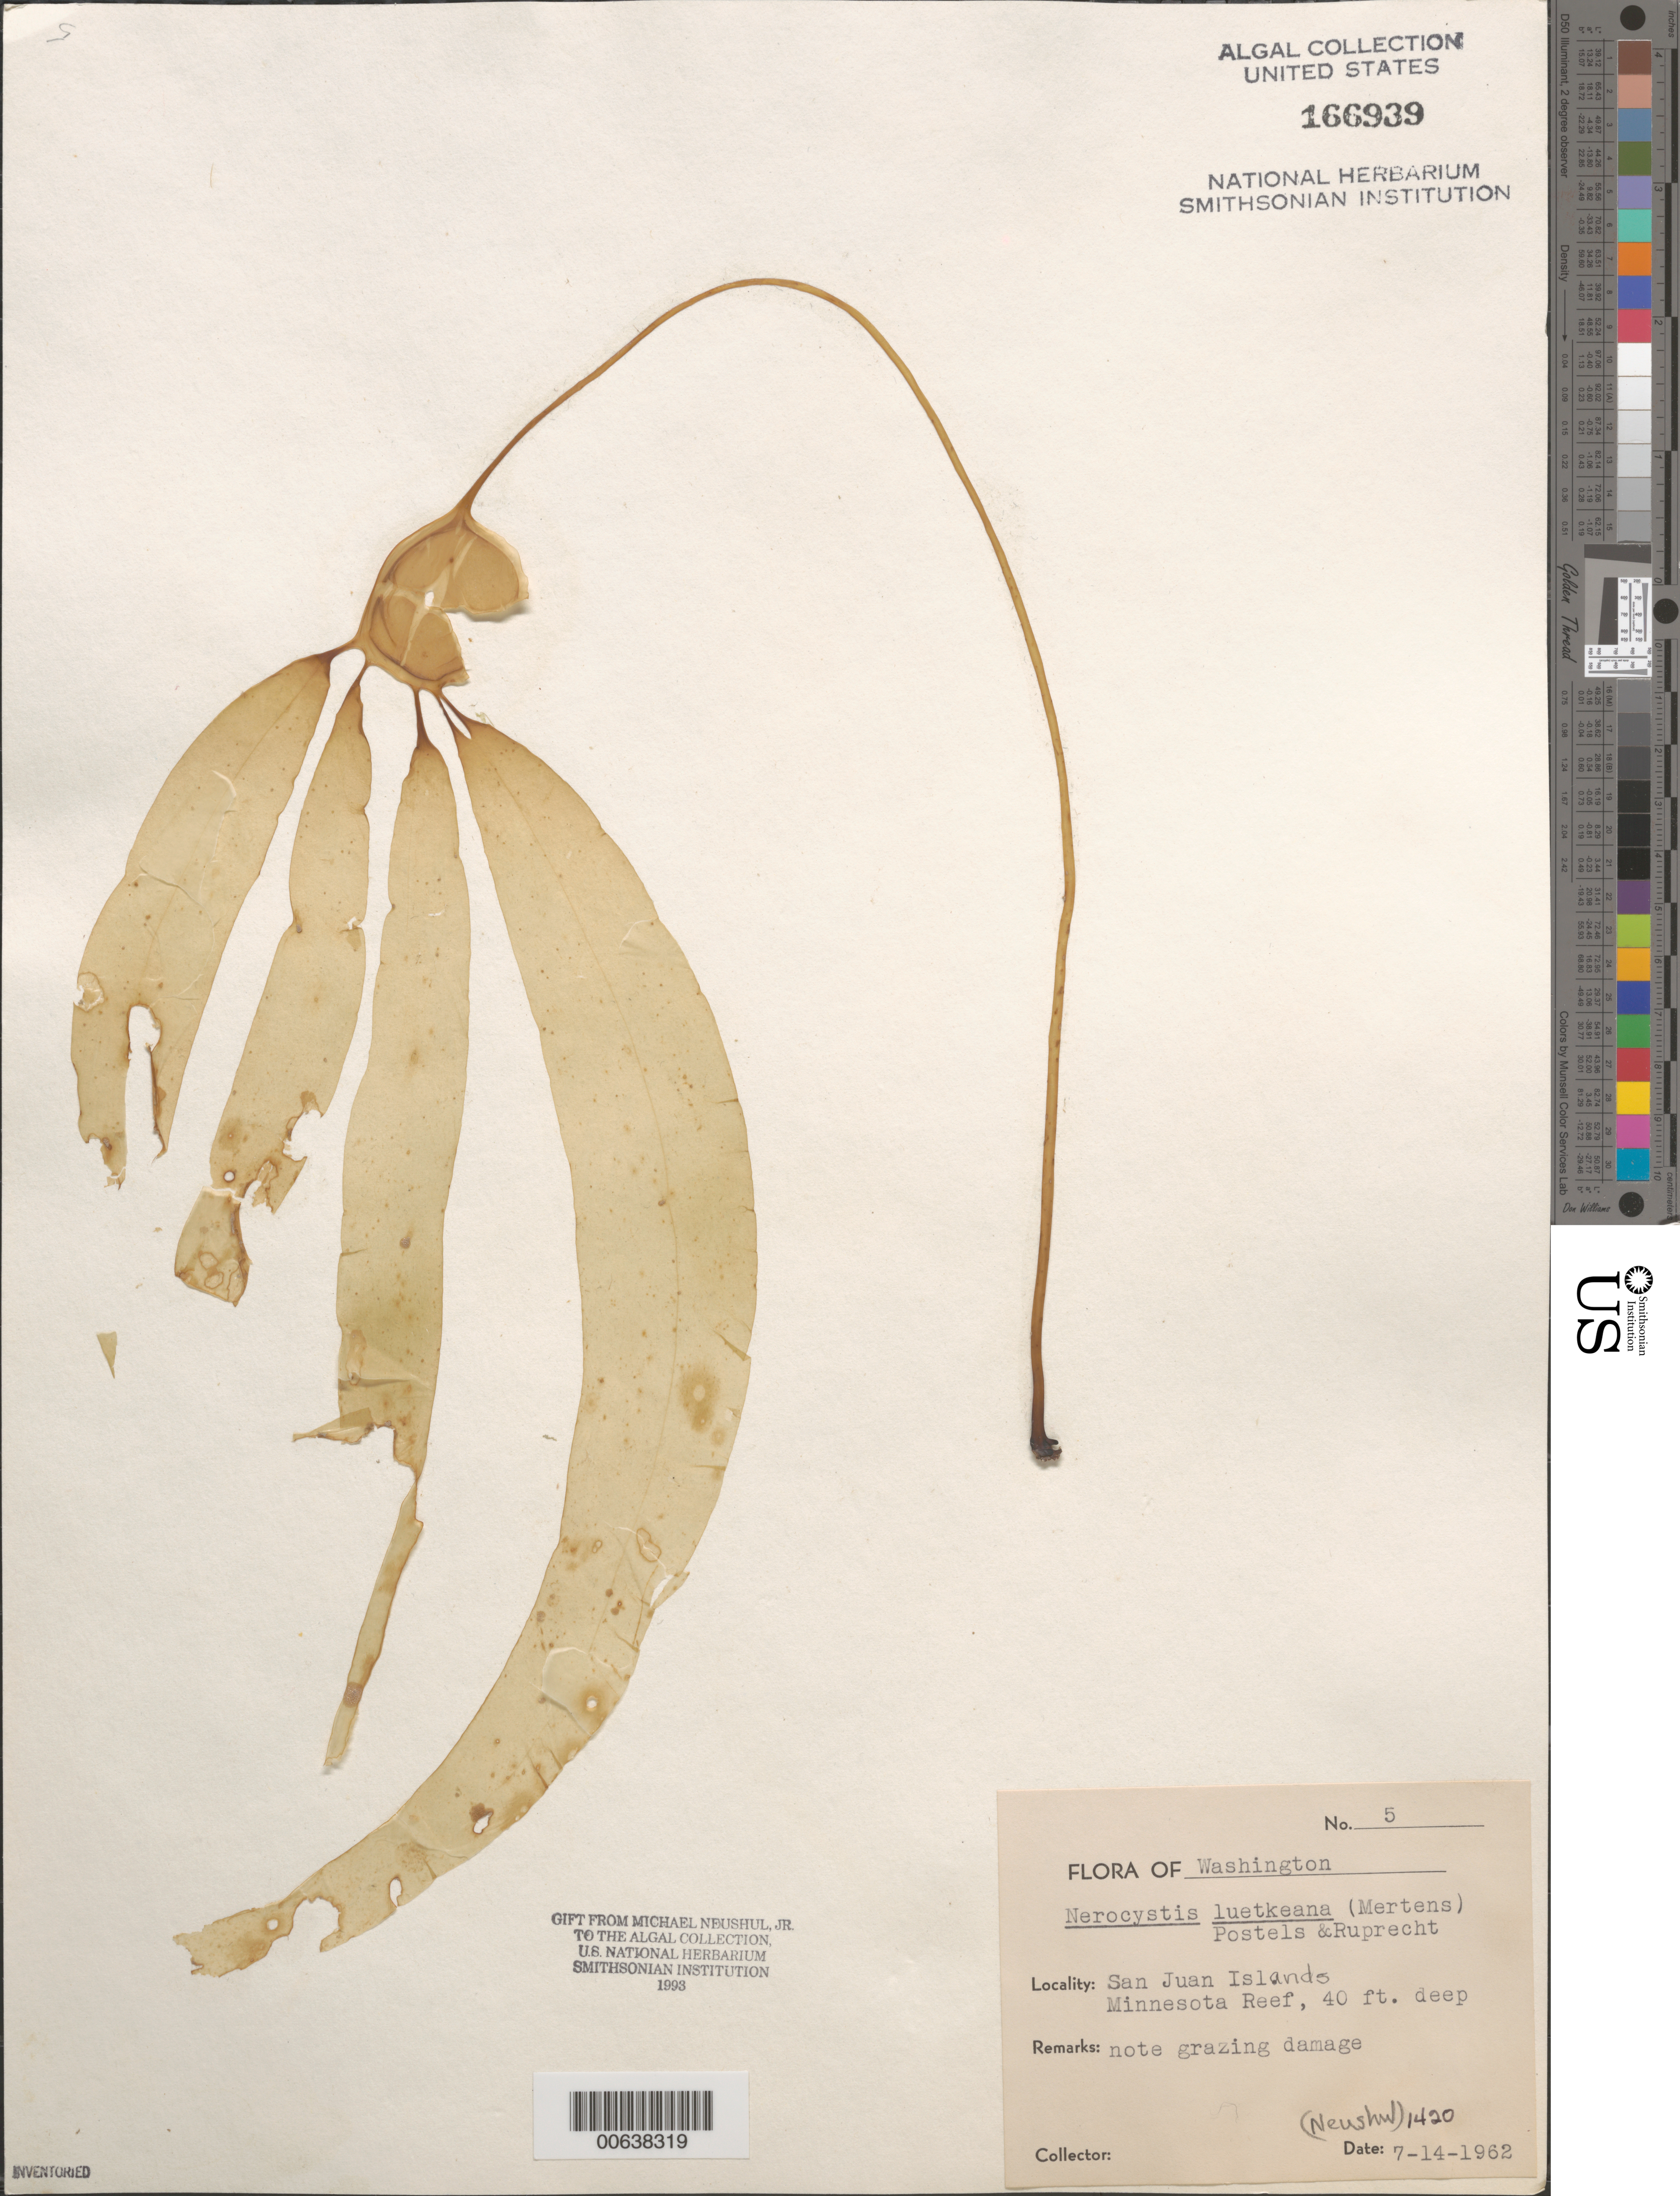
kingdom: Chromista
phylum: Ochrophyta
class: Phaeophyceae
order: Laminariales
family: Laminariaceae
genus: Nereocystis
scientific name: Nereocystis luetkeana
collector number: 5 & Neushul 1420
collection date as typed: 14 Jul 1962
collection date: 1962-07-14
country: United States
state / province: Washington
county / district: San Juan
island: San Juan Islands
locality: Minnesota Reef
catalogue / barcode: US 166939